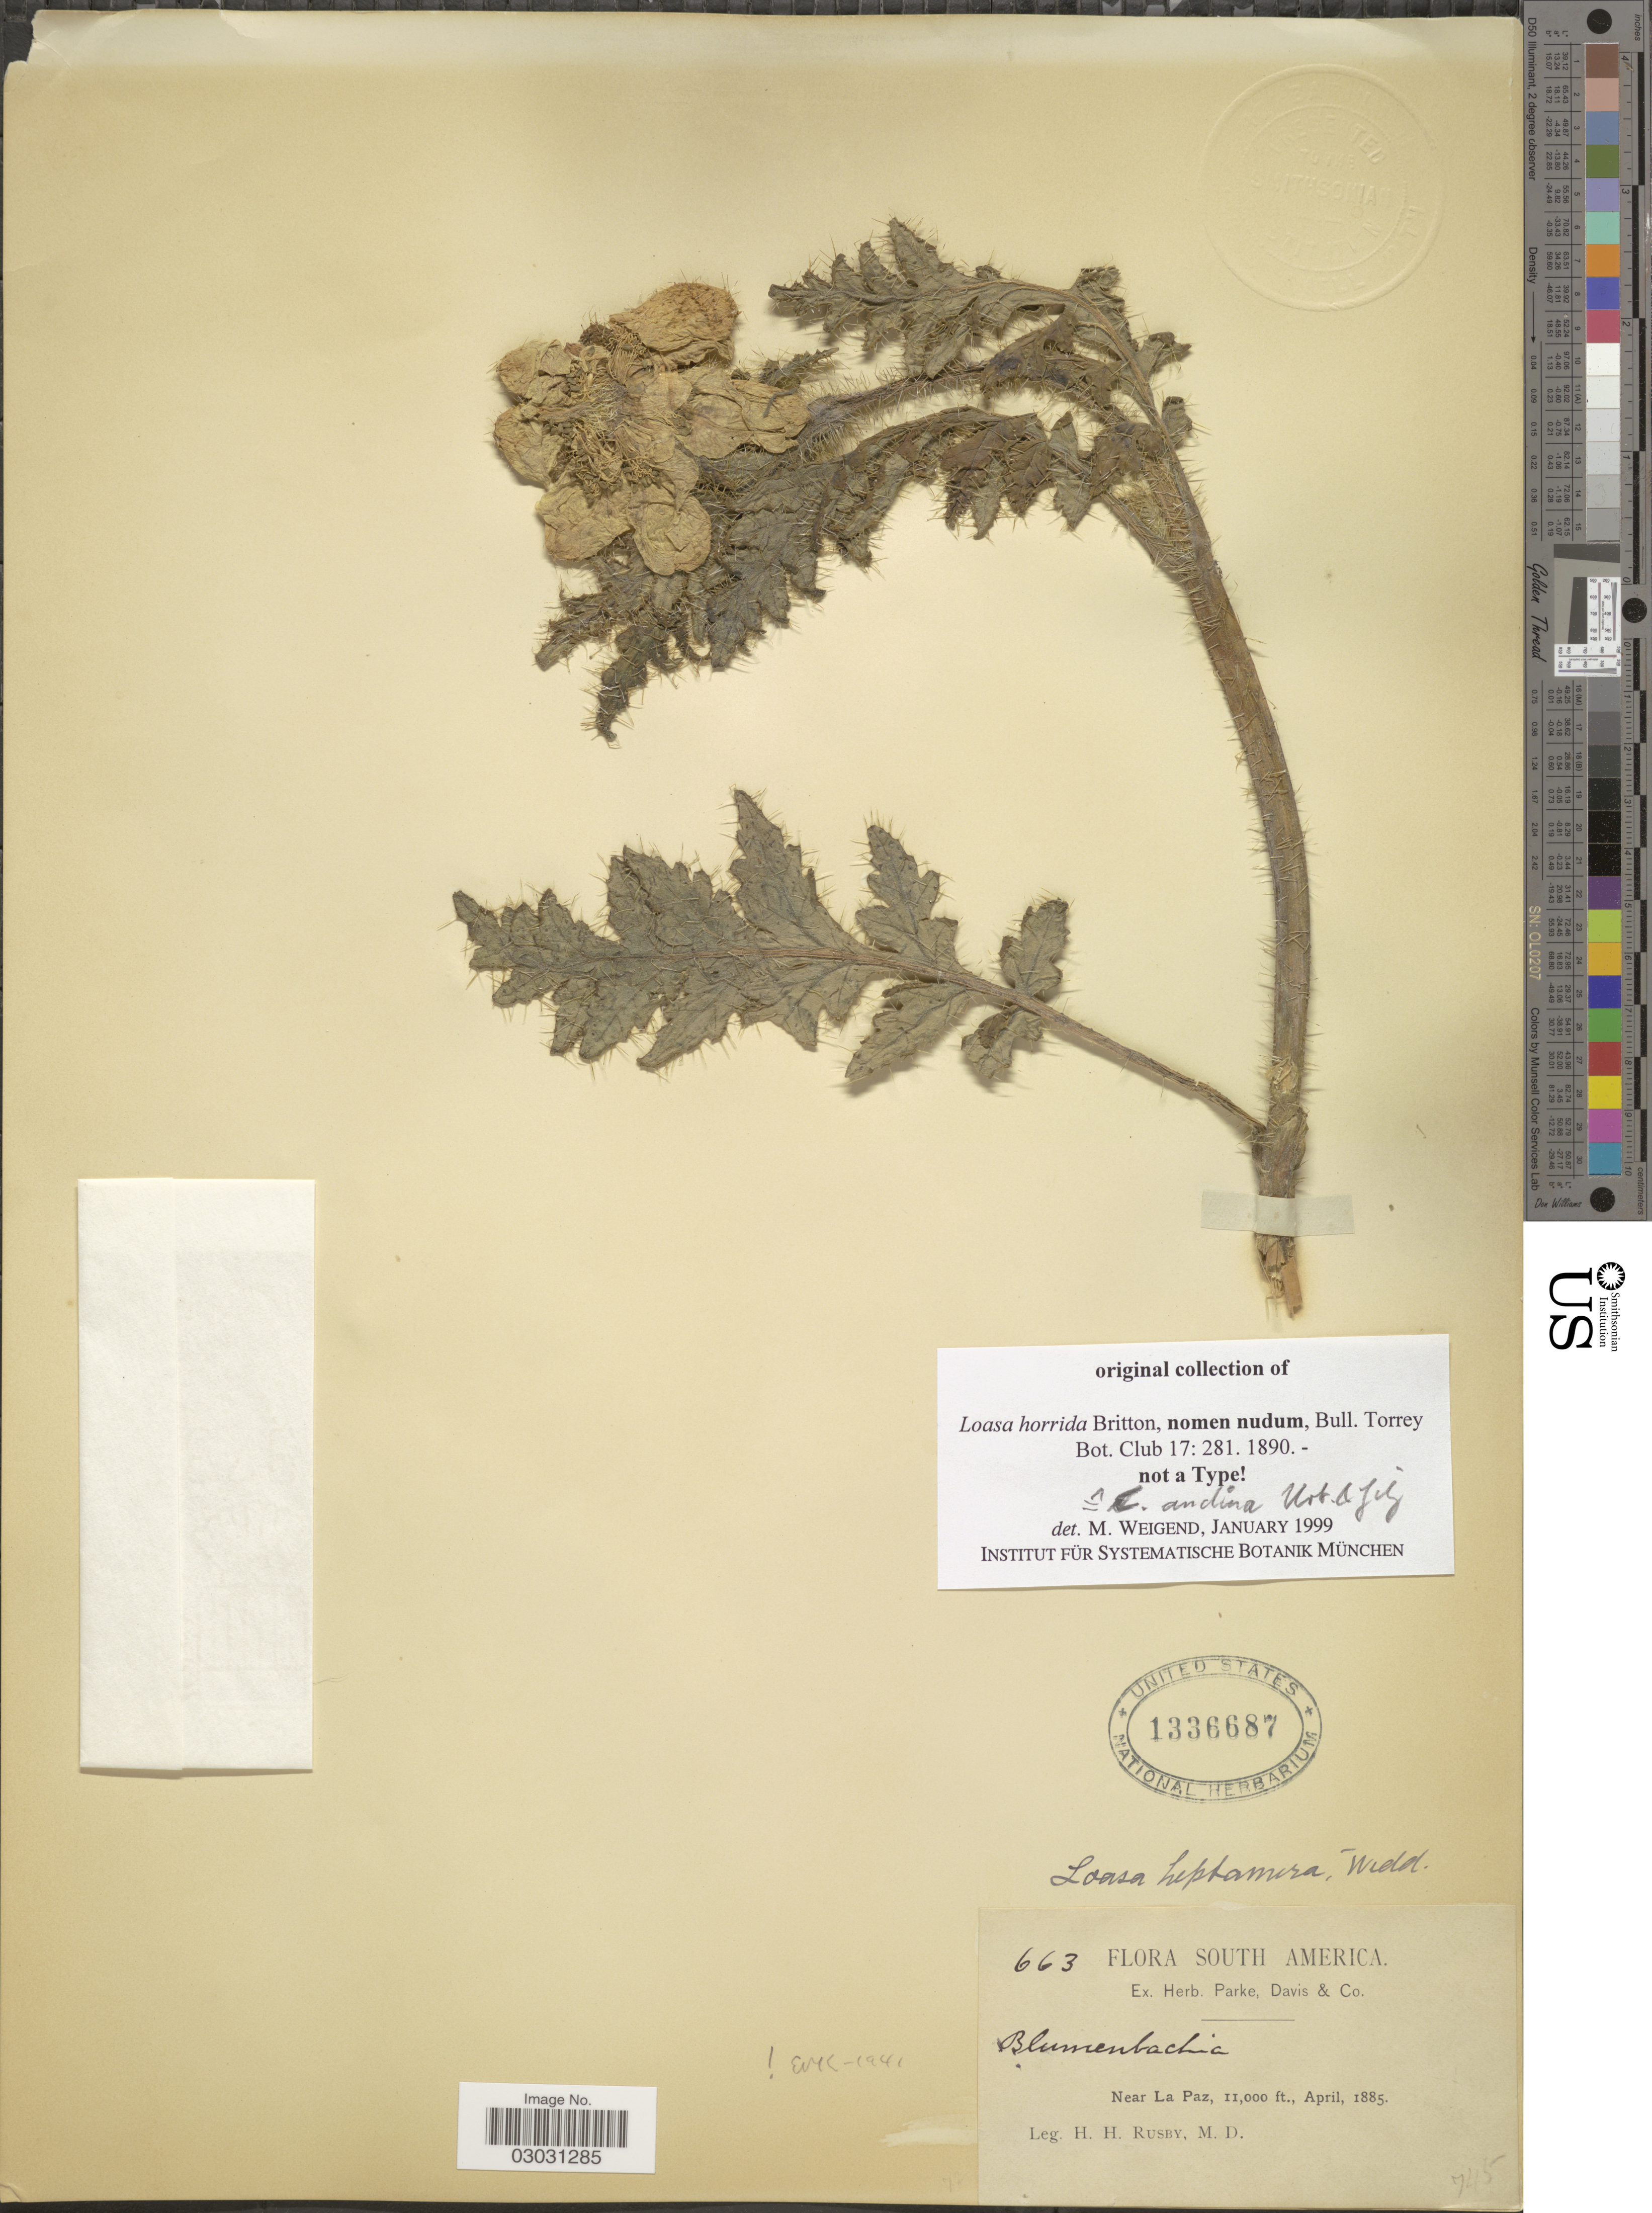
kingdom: Plantae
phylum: Tracheophyta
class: Magnoliopsida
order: Cornales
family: Loasaceae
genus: Loasa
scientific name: Loasa sp.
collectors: H. H. Rusby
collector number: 663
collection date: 1885-04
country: Bolivia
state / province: La Paz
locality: Near La Paz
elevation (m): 3353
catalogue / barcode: US 1336687